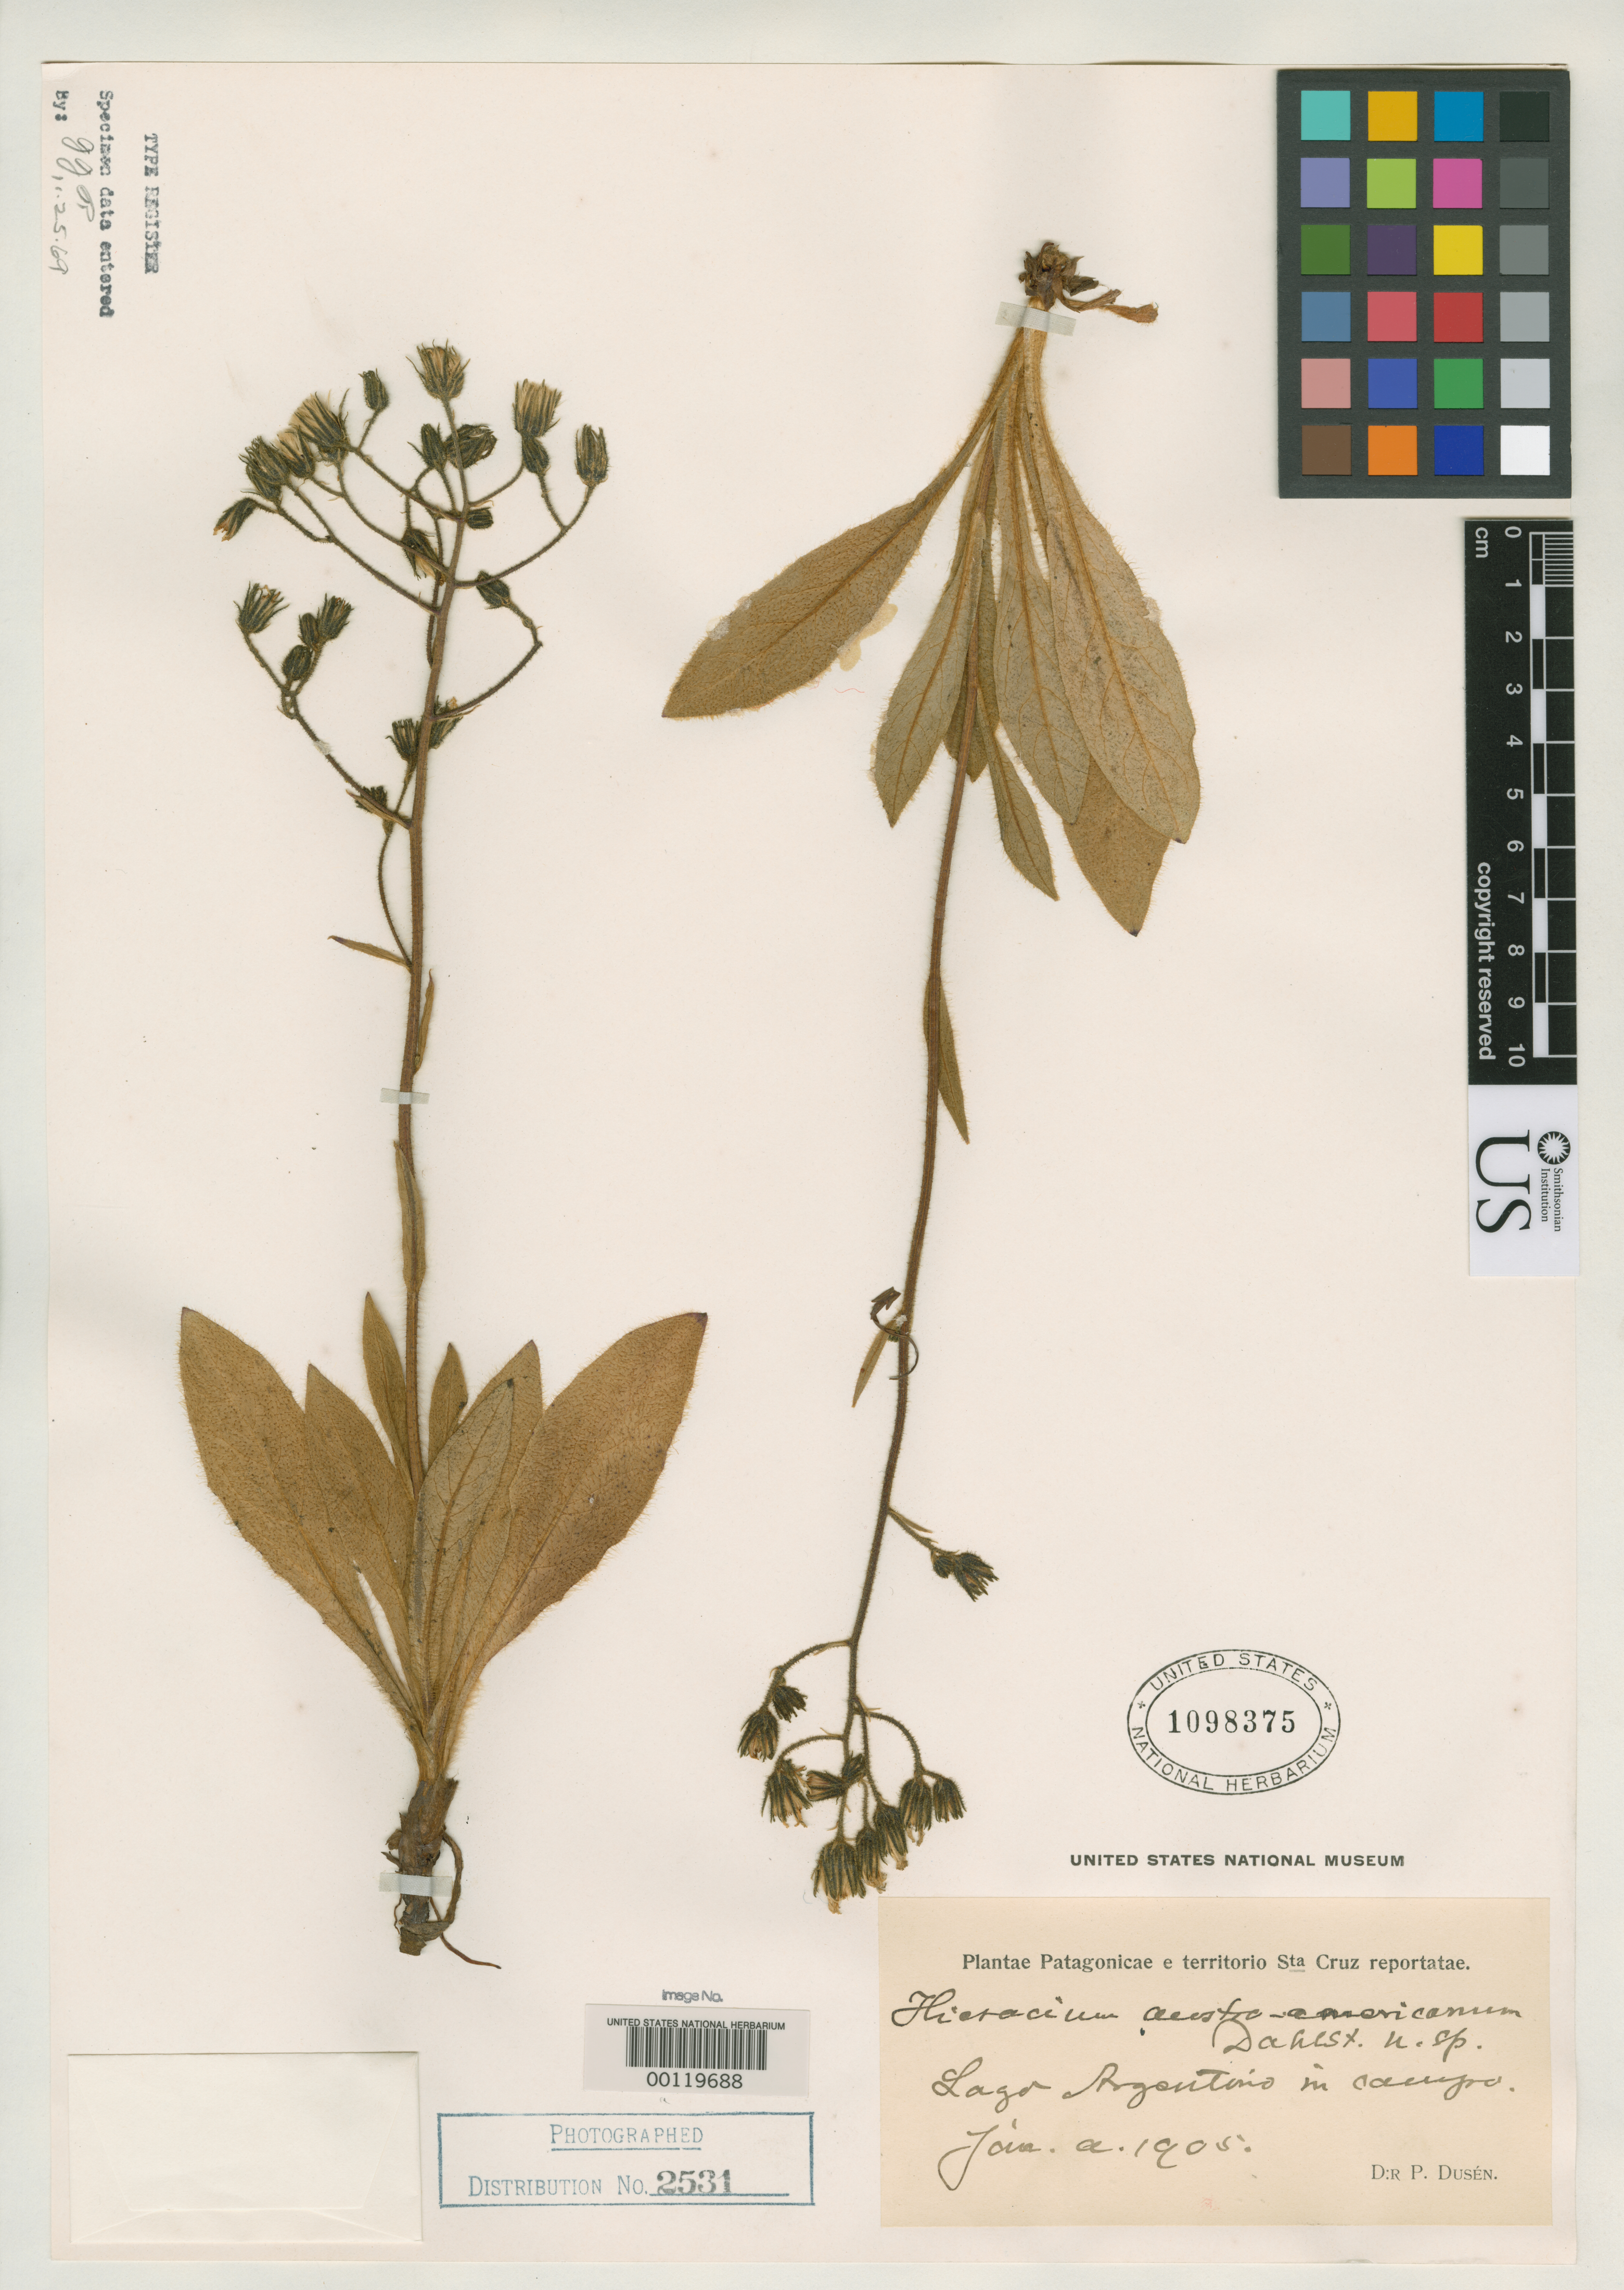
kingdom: Plantae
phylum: Tracheophyta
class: Magnoliopsida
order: Asterales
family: Asteraceae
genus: Hieracium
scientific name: Hieracium austro-americanum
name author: Dahlst.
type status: Type Collection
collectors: P. Dusén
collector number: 5609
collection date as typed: Jan 1905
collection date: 1905-01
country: Argentina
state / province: Santa Cruz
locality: Lago Argentino, Lago San Martin.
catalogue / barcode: US 1098375